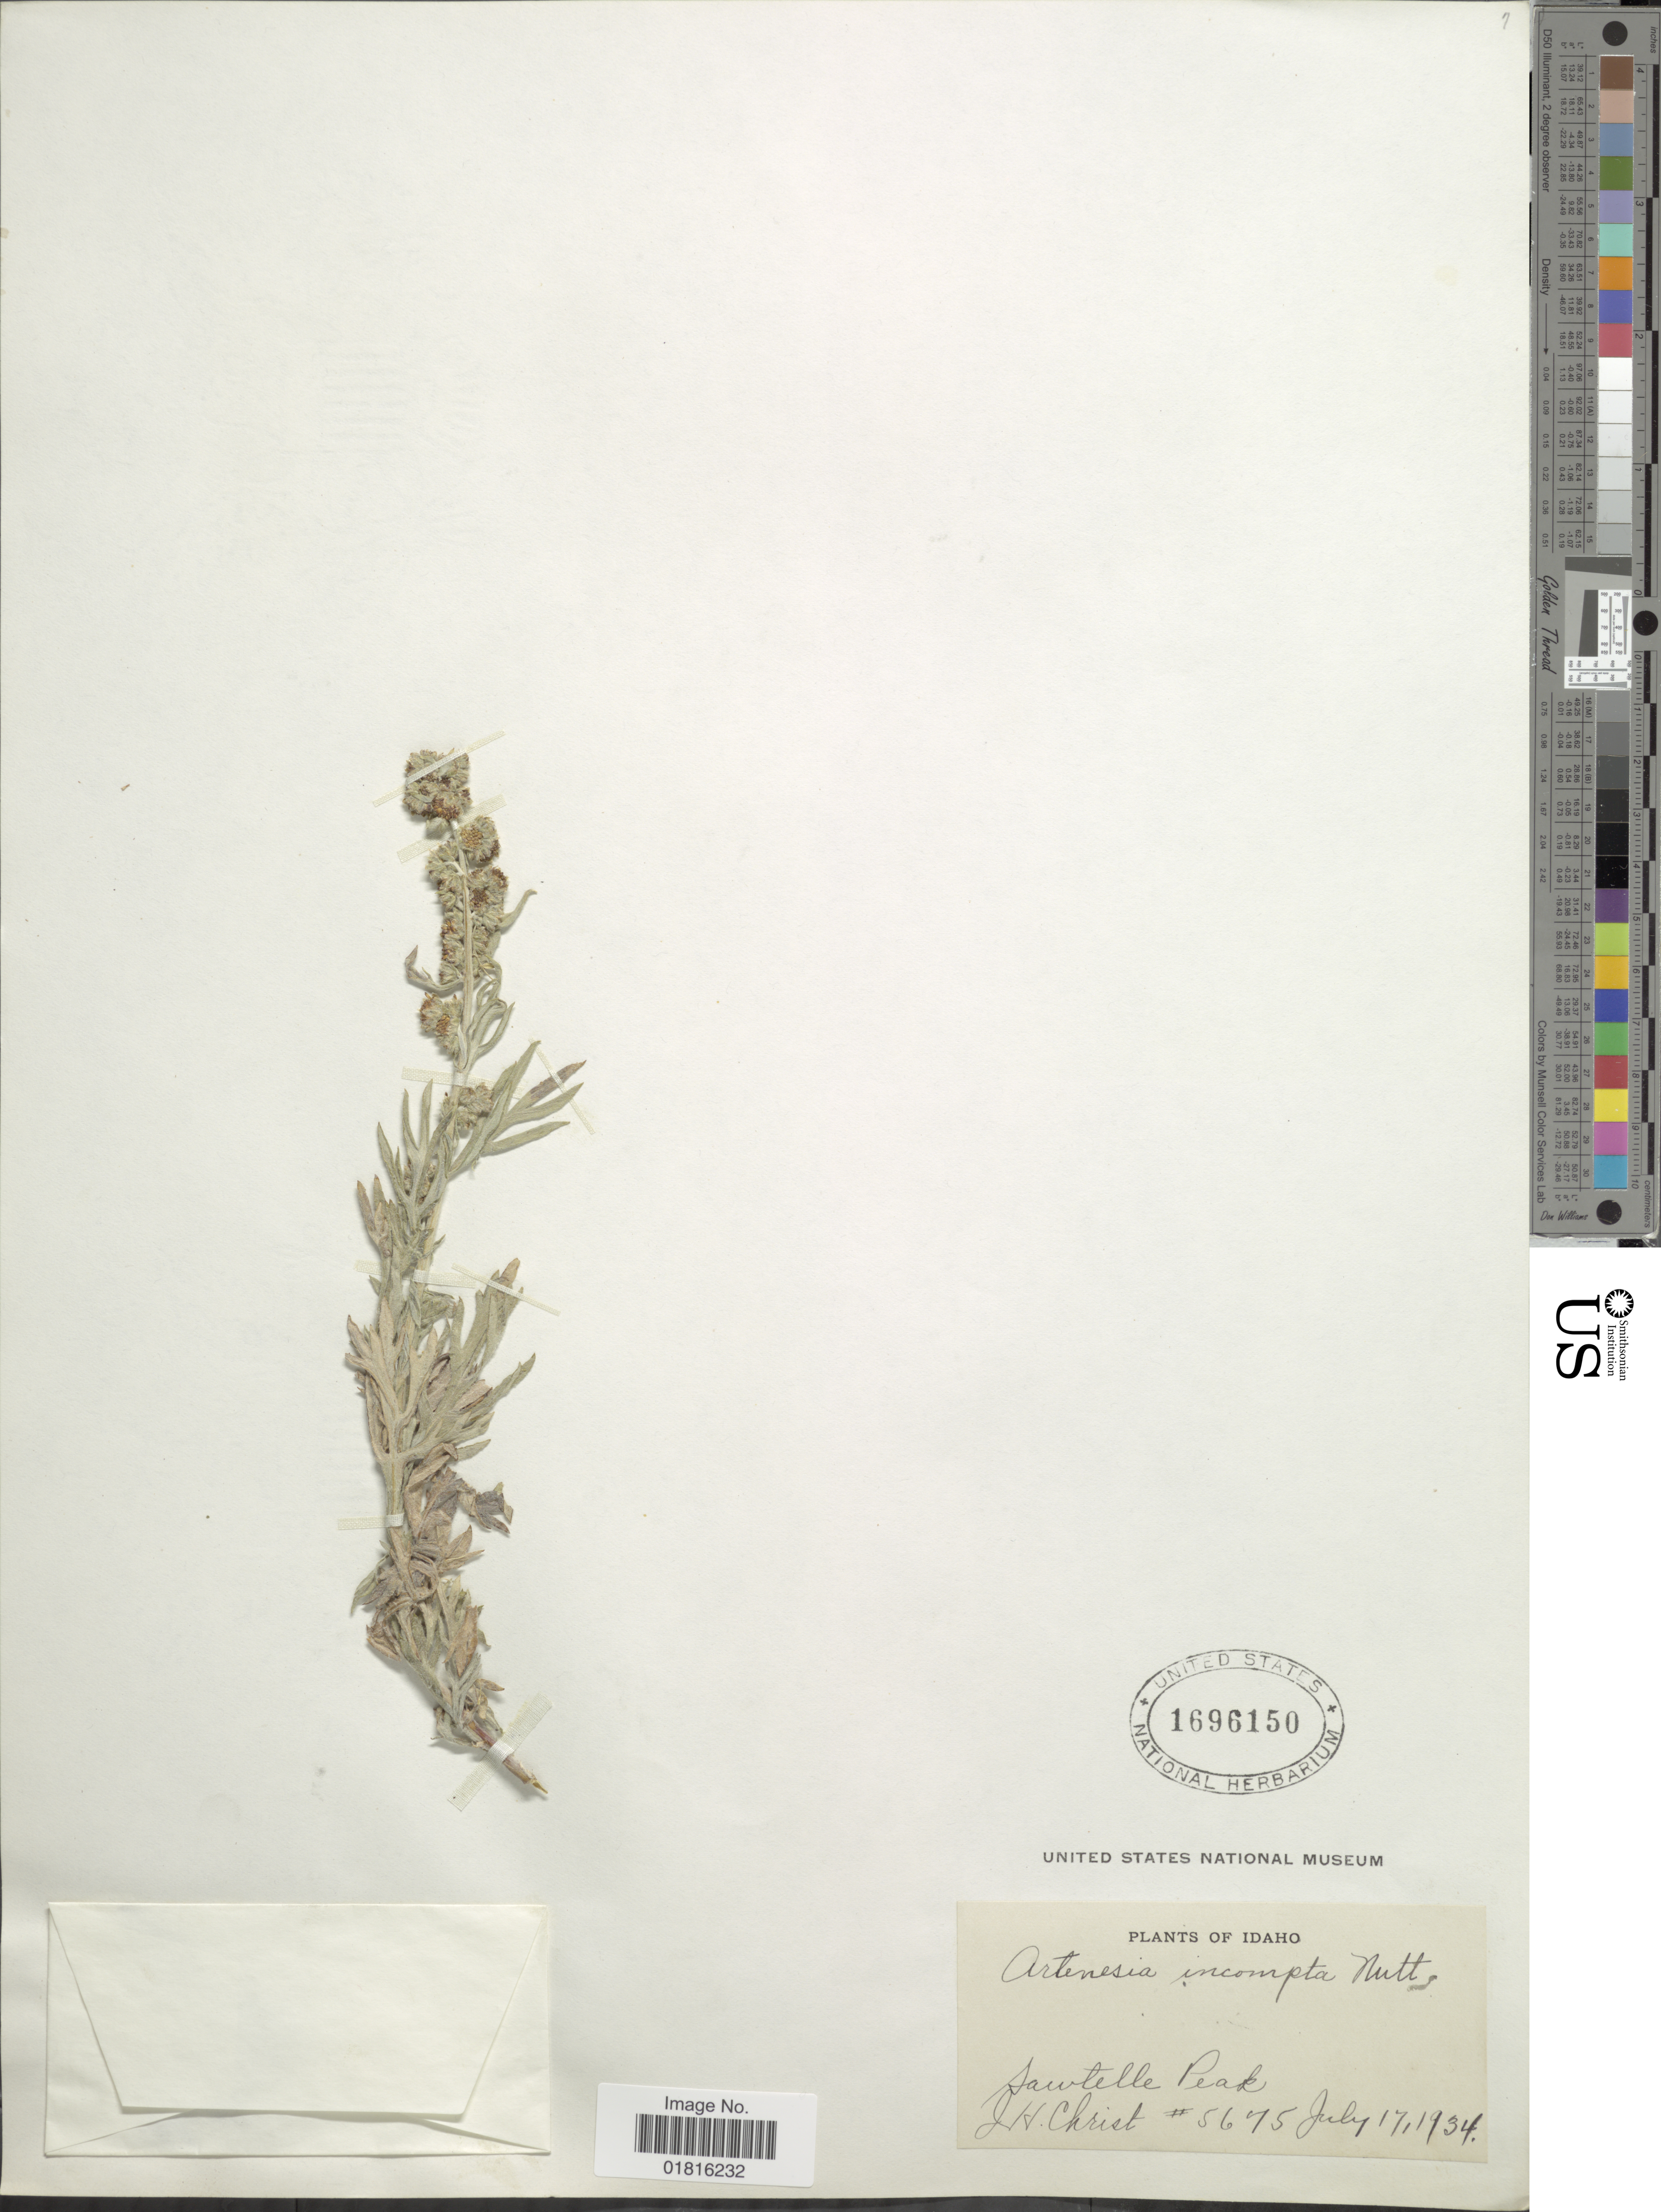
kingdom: Plantae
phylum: Tracheophyta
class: Magnoliopsida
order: Asterales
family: Asteraceae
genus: Artemisia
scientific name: Artemisia ludoviciana subsp. incompta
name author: (Nutt.) D.D. Keck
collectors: J. H. Christ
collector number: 5675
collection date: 1934-07-17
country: United States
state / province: Idaho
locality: Sawtelle Peak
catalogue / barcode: US 1696150